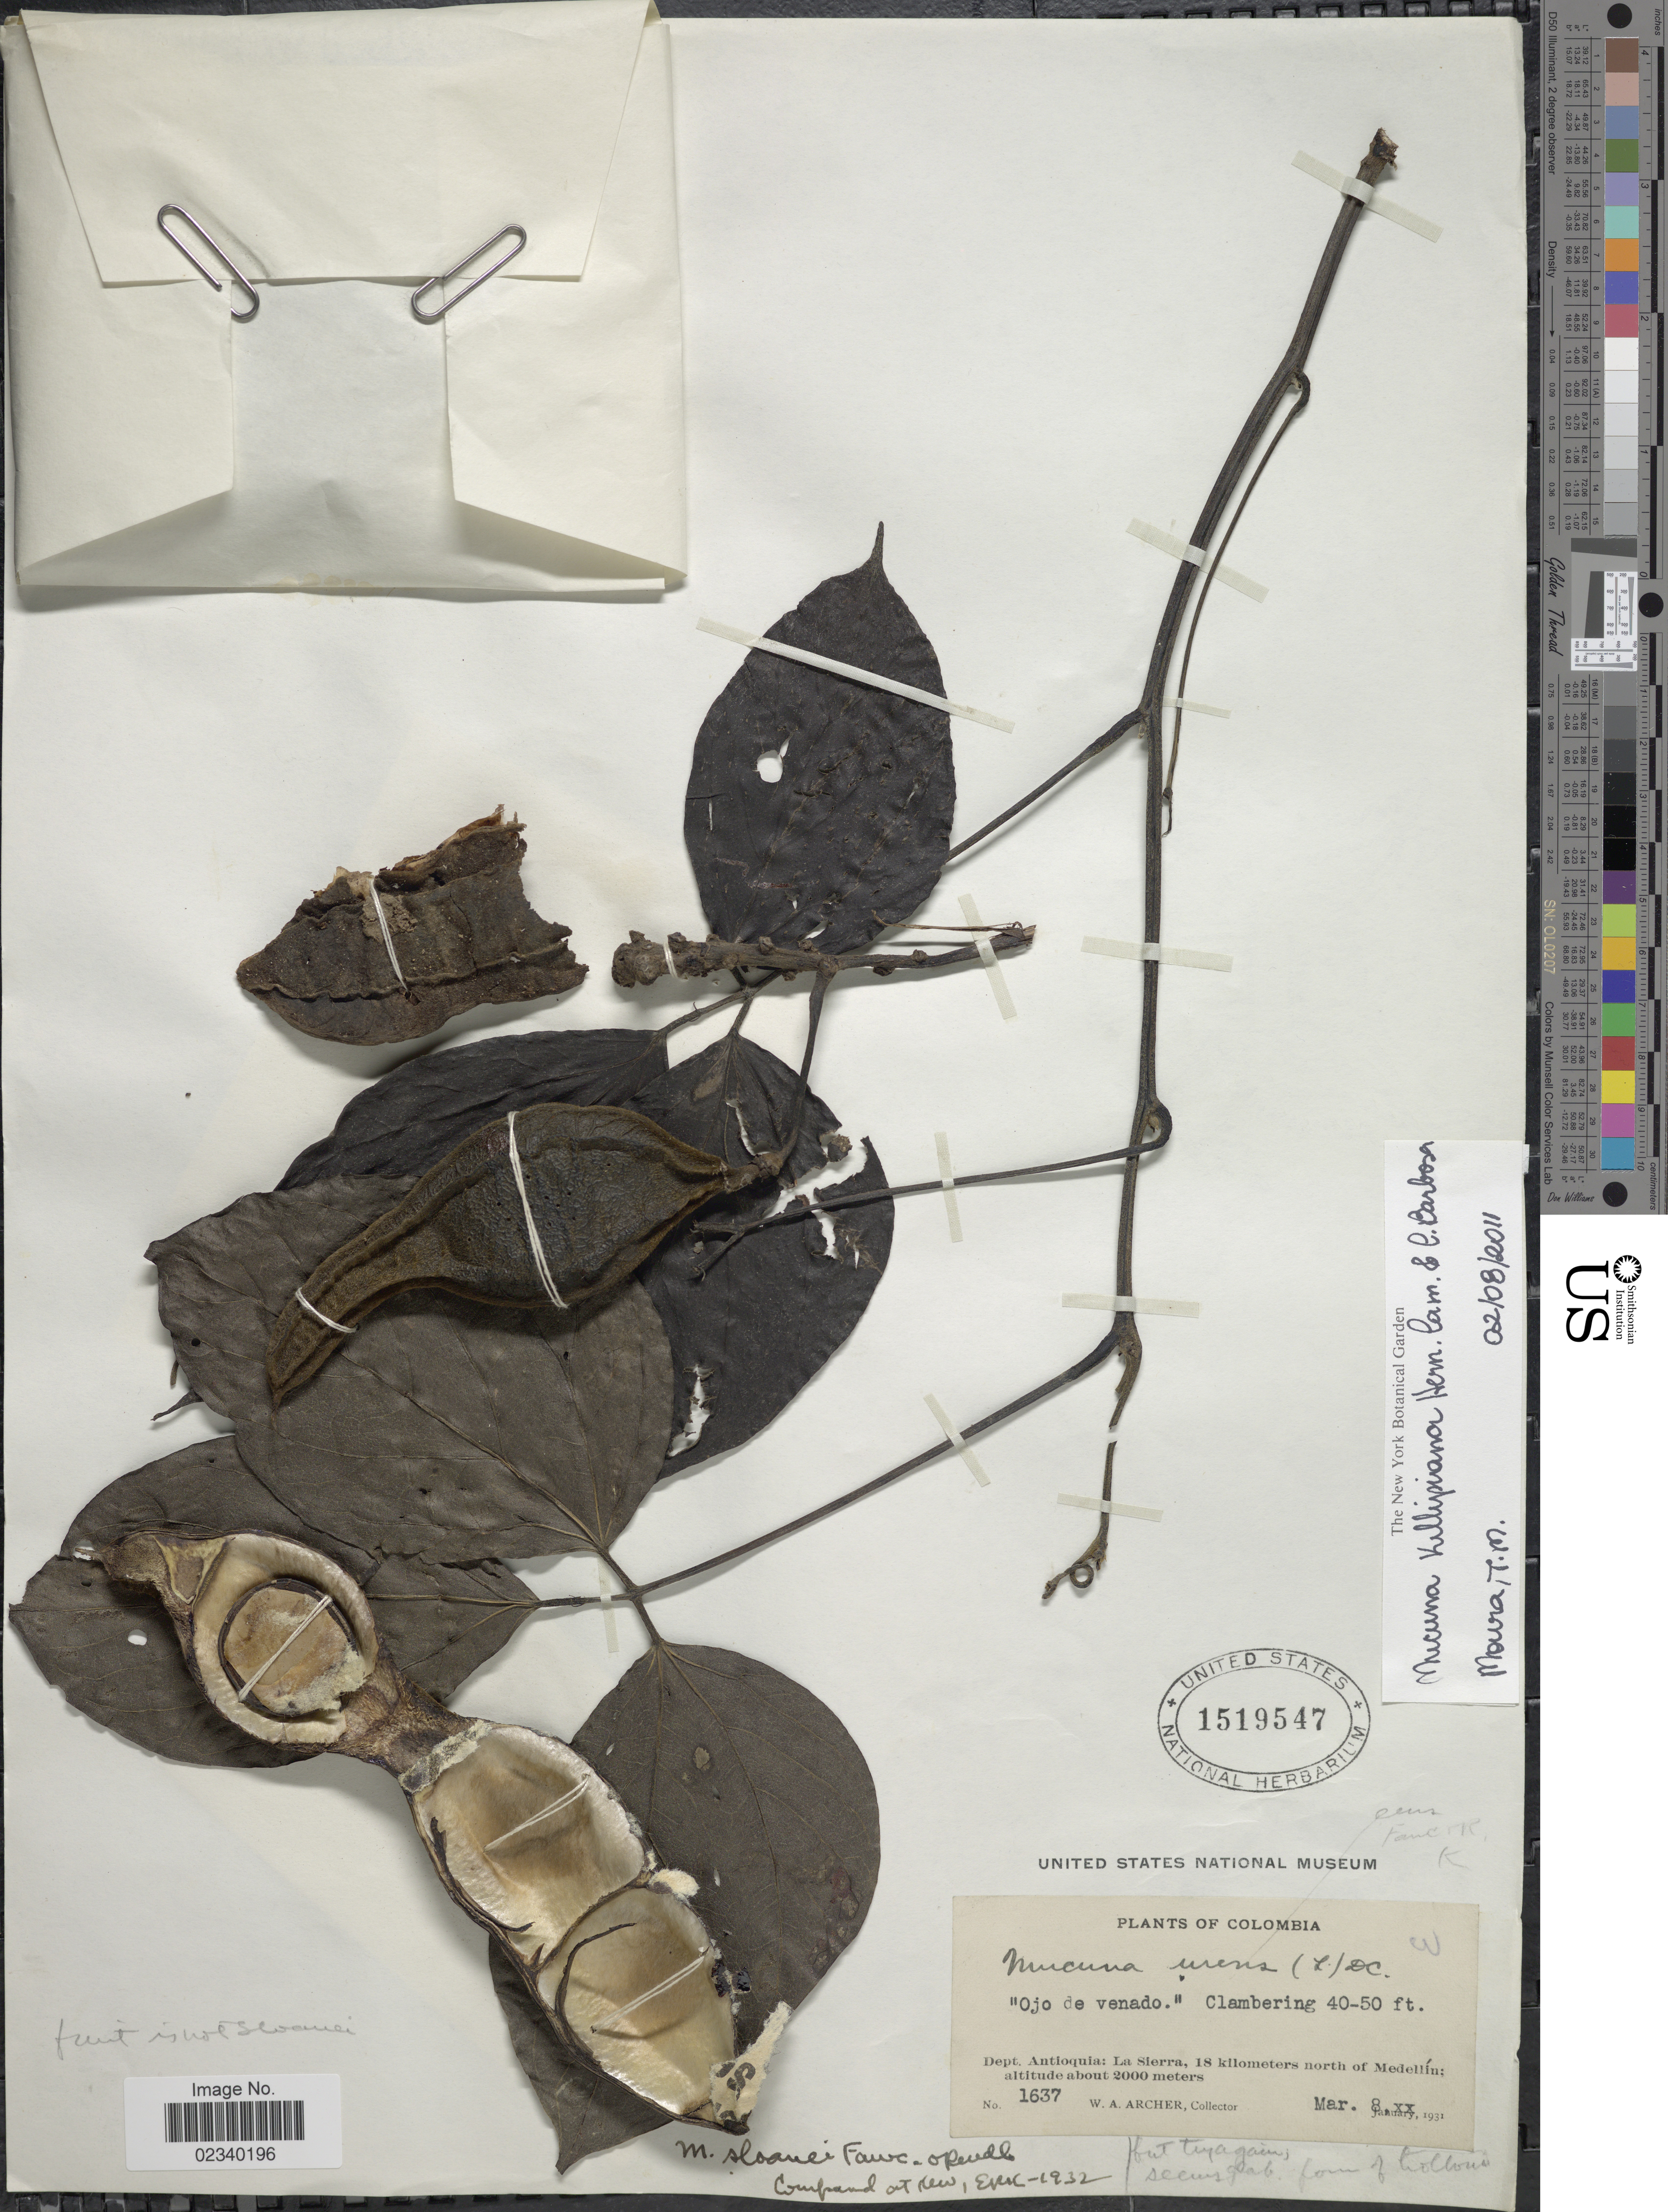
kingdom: Plantae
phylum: Tracheophyta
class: Magnoliopsida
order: Fabales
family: Fabaceae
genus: Mucuna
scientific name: Mucuna killipiana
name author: Hern. Cam. & C. Barbosa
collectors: W. A. Archer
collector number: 1637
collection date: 1931-03-08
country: Colombia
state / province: Antioquia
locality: Dept. Antioquia: La Sierra, 18 kilometers north of Medellin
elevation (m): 2000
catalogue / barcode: US 1519547